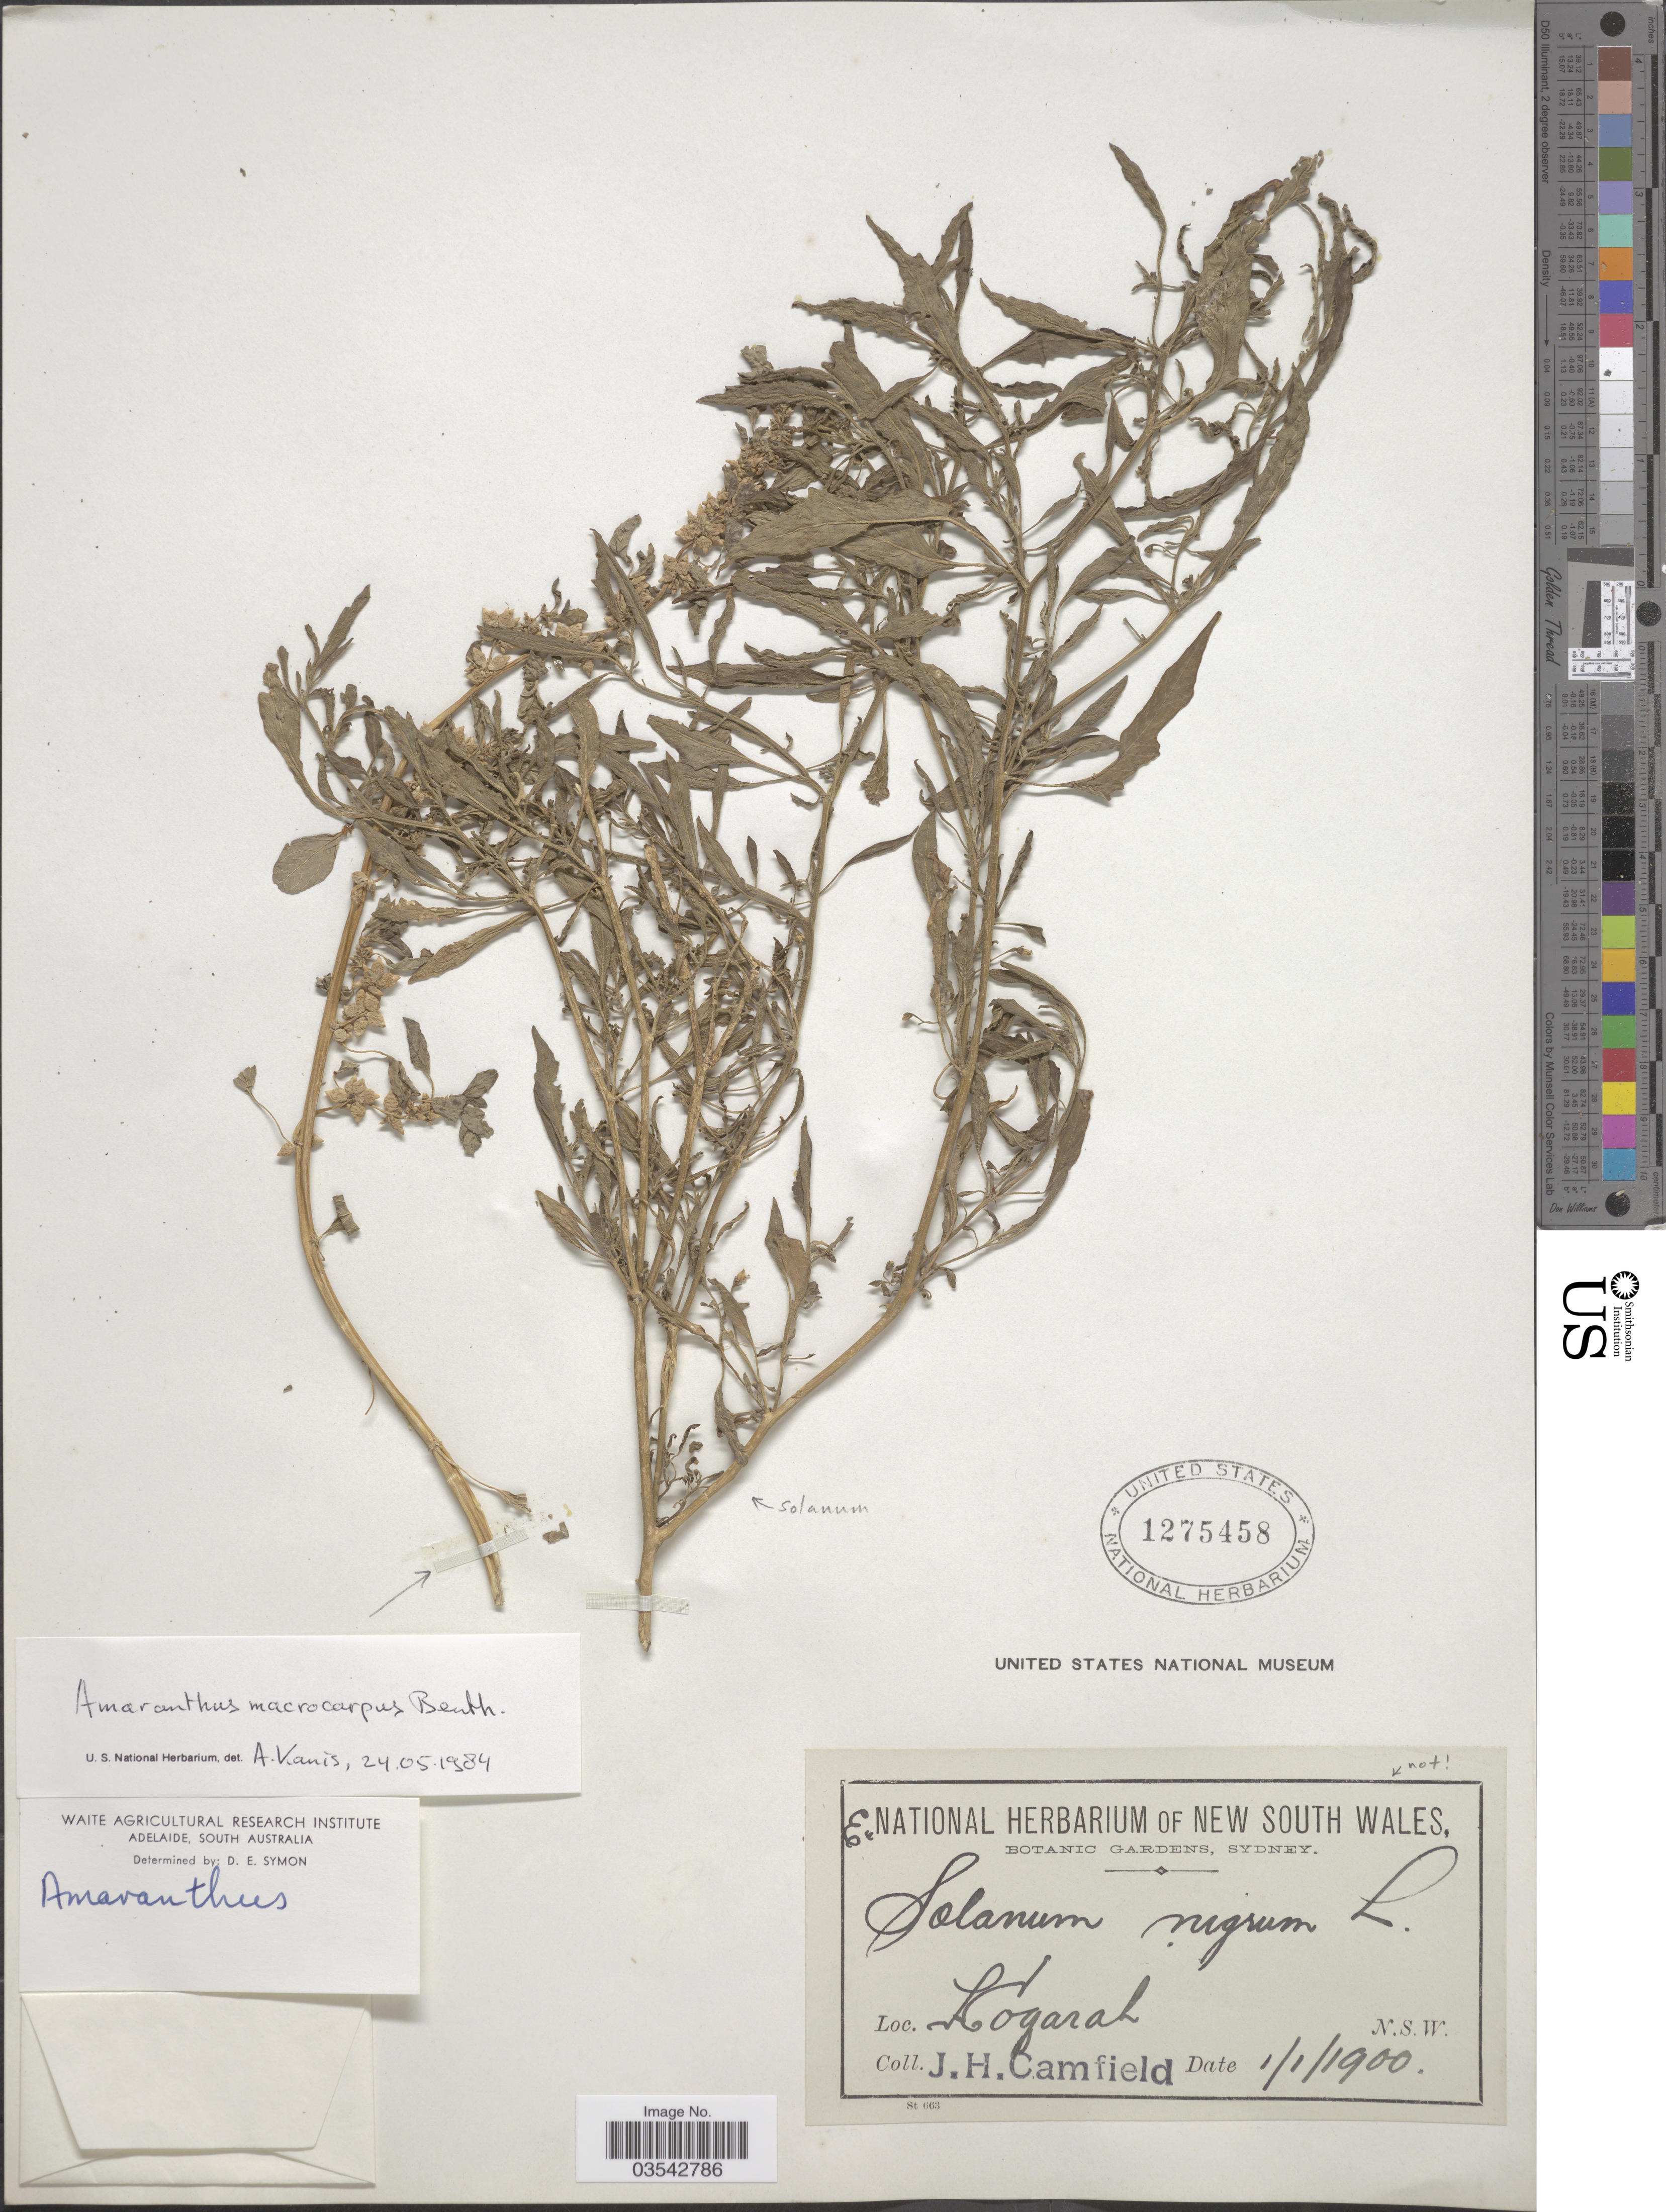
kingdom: Plantae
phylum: Tracheophyta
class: Magnoliopsida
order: Caryophyllales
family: Amaranthaceae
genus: Amaranthus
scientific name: Amaranthus macrocarpus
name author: Benth.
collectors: J. Camfield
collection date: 1900-01-01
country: Australia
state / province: New South Wales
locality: Kogarah.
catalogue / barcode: US 1275458